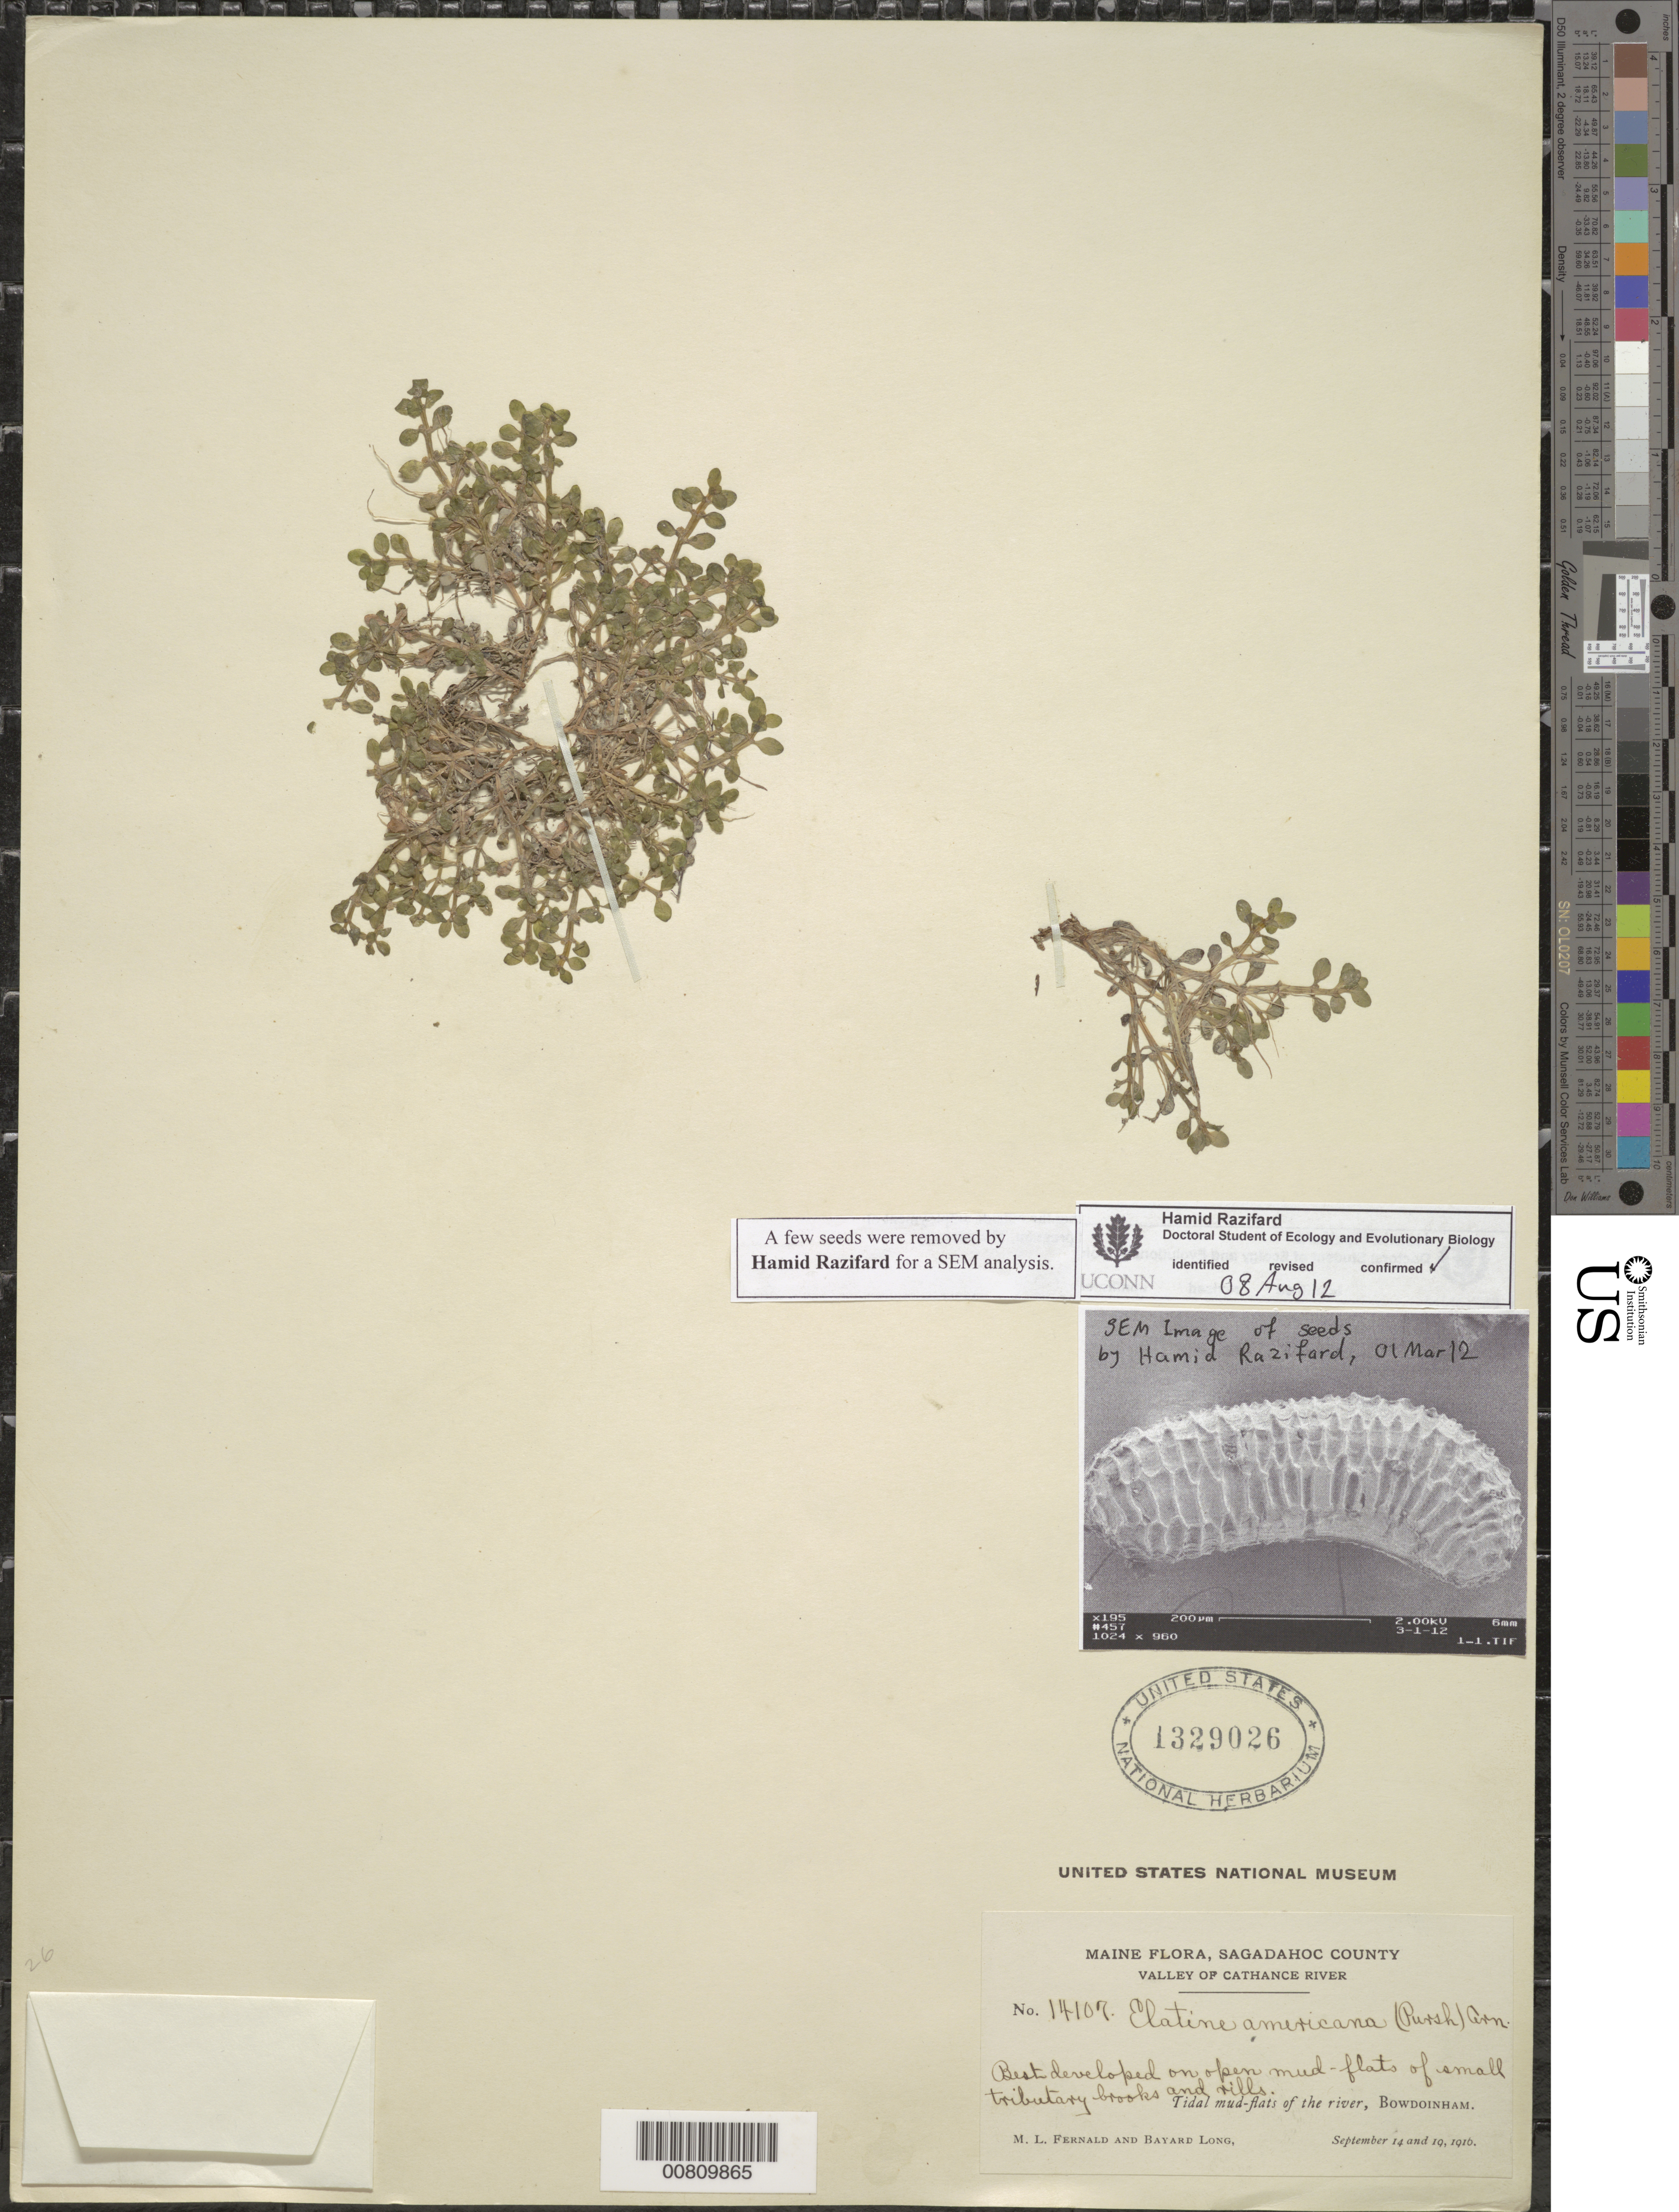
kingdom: Plantae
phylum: Tracheophyta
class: Magnoliopsida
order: Malpighiales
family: Elatinaceae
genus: Elatine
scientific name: Elatine americana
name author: (Pursh) Arn.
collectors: M. L. Fernald & B. H. Long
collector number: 14107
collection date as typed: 14 Sep 1916 and 19 Sep 1916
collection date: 1916-09-14,1916-09-19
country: United States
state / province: Maine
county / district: Sagadahoc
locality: Valley of Cathance River, Bowdoinham.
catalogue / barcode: US 1329026